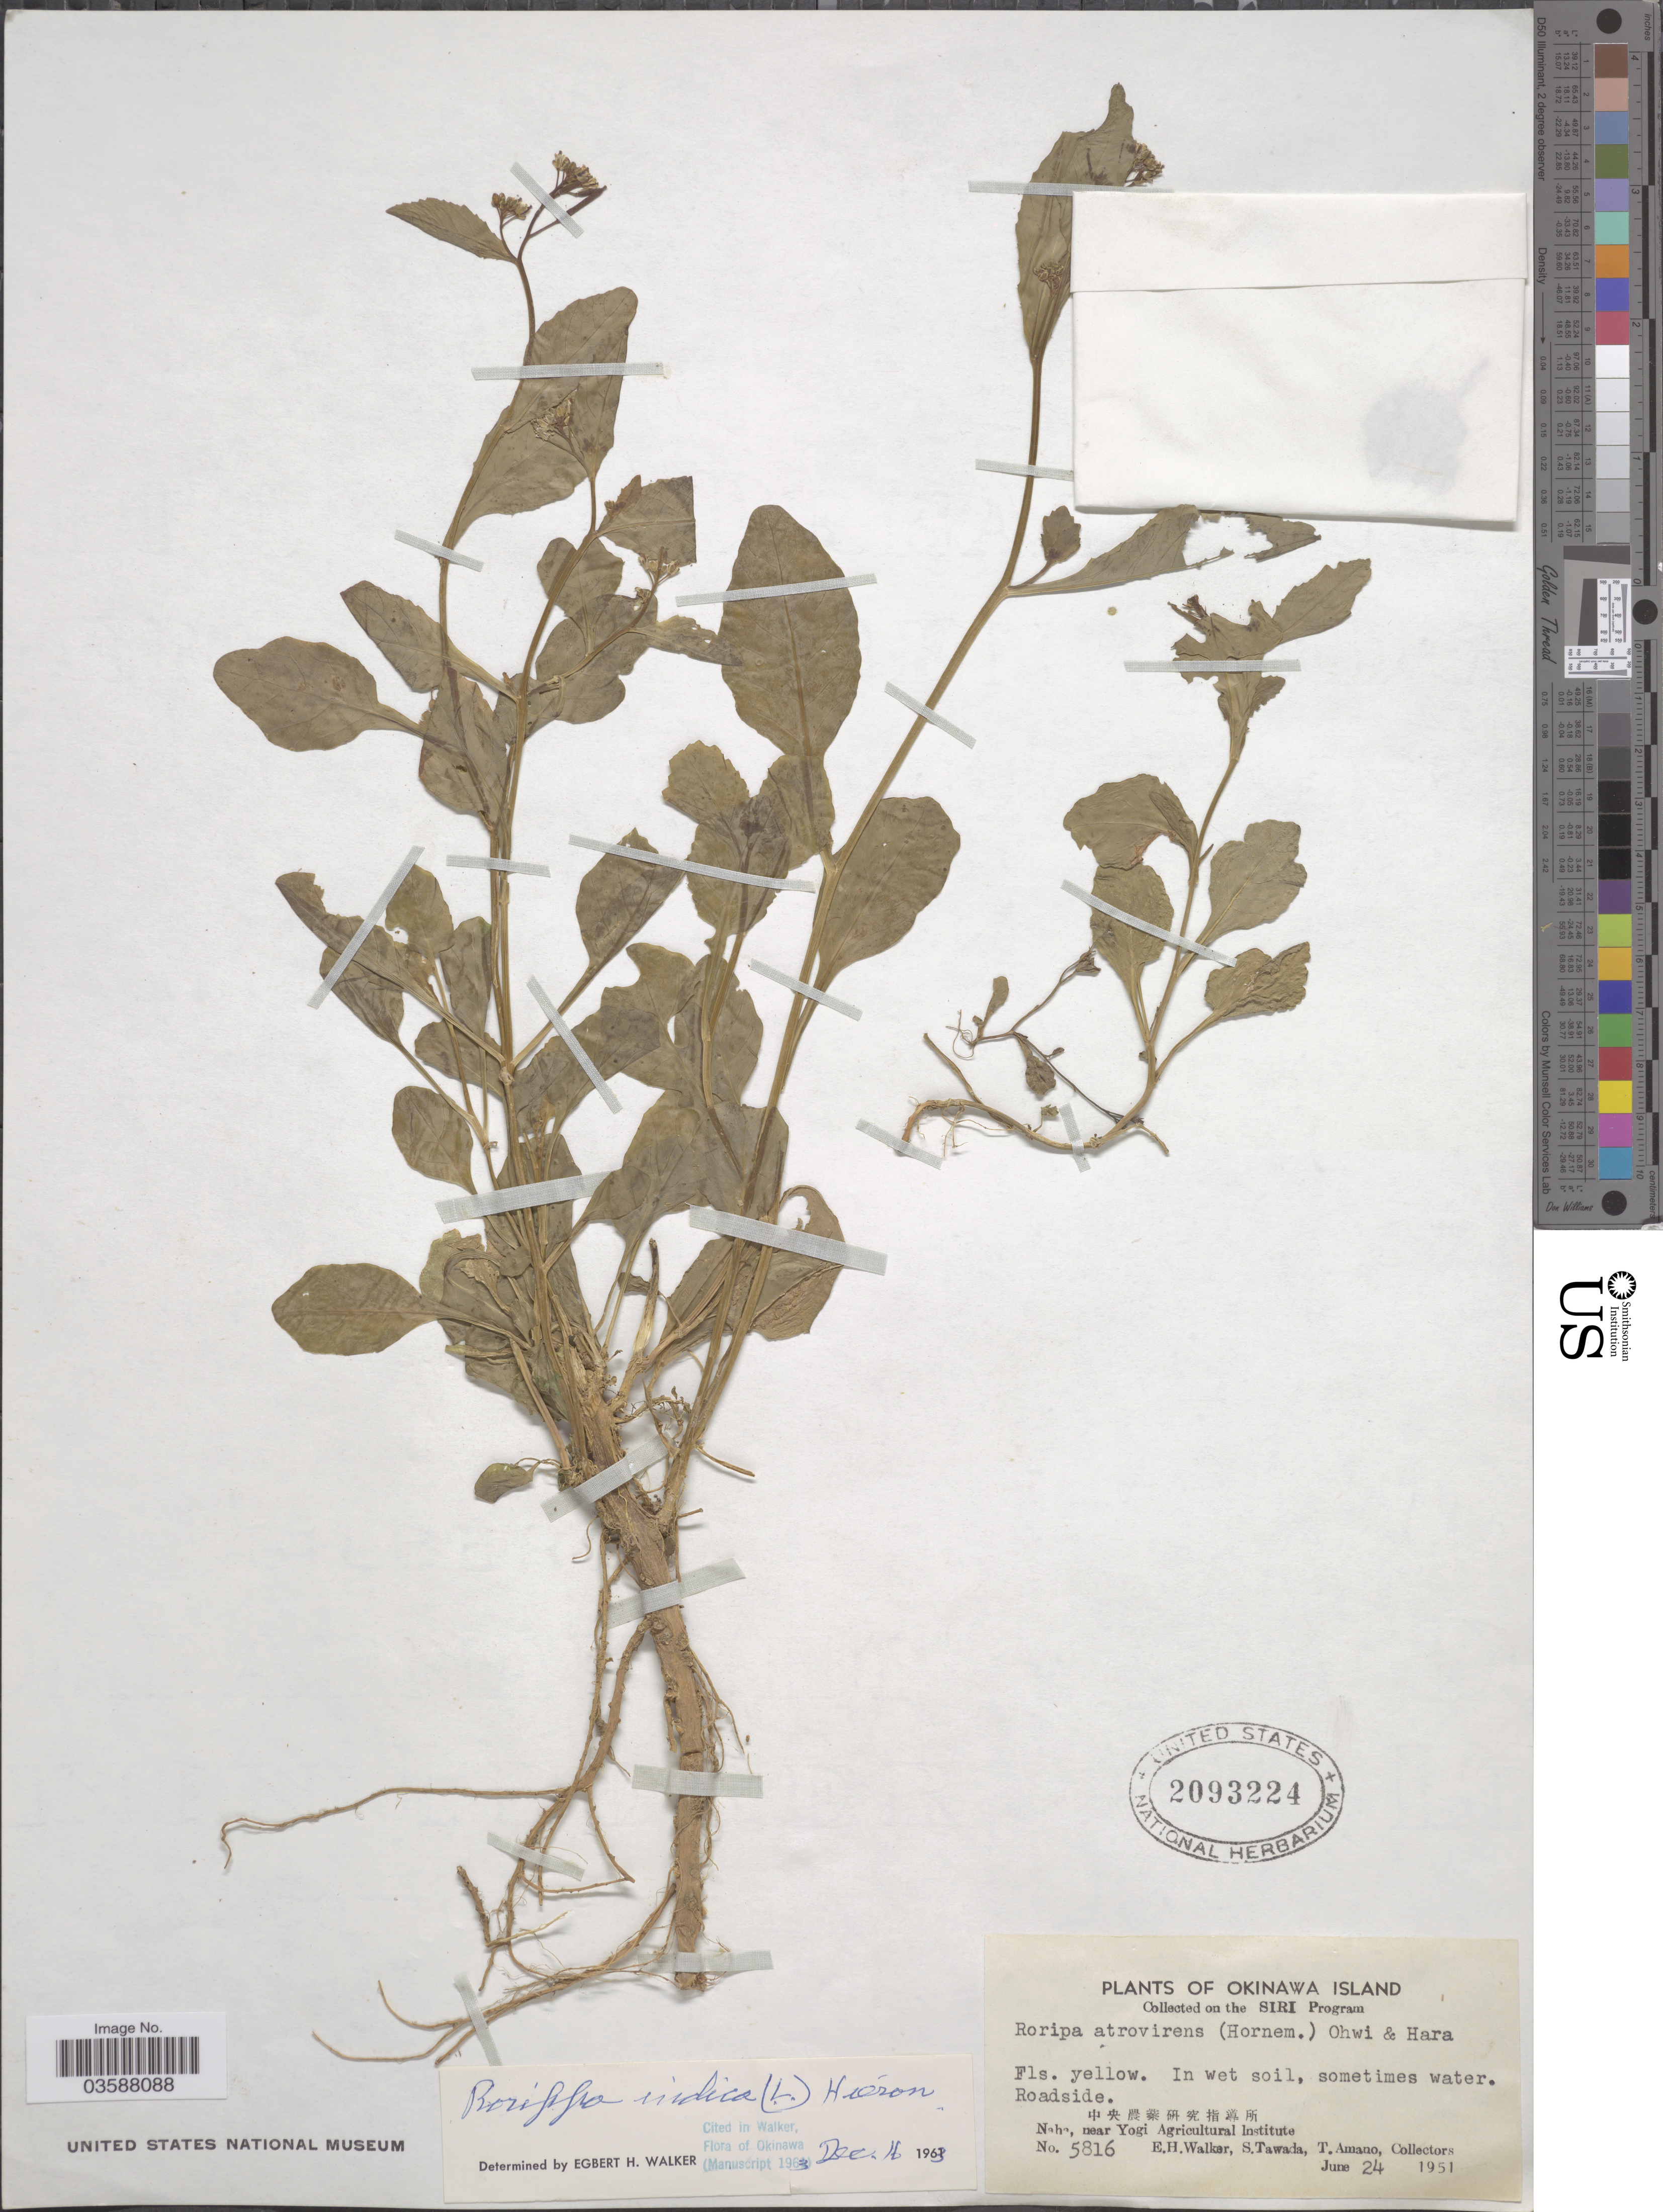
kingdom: Plantae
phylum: Tracheophyta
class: Magnoliopsida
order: Brassicales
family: Brassicaceae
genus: Rorippa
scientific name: Rorippa indica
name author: (L.) Hiern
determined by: Walker, E. H.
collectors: E. H. Walker, S. Tawada & T. Amano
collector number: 5816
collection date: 1951-06-24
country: Japan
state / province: Okinawa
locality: Okinawa Island. Roadside. X. Naha, near Yogi Agricultural Institute.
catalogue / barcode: US 2093224